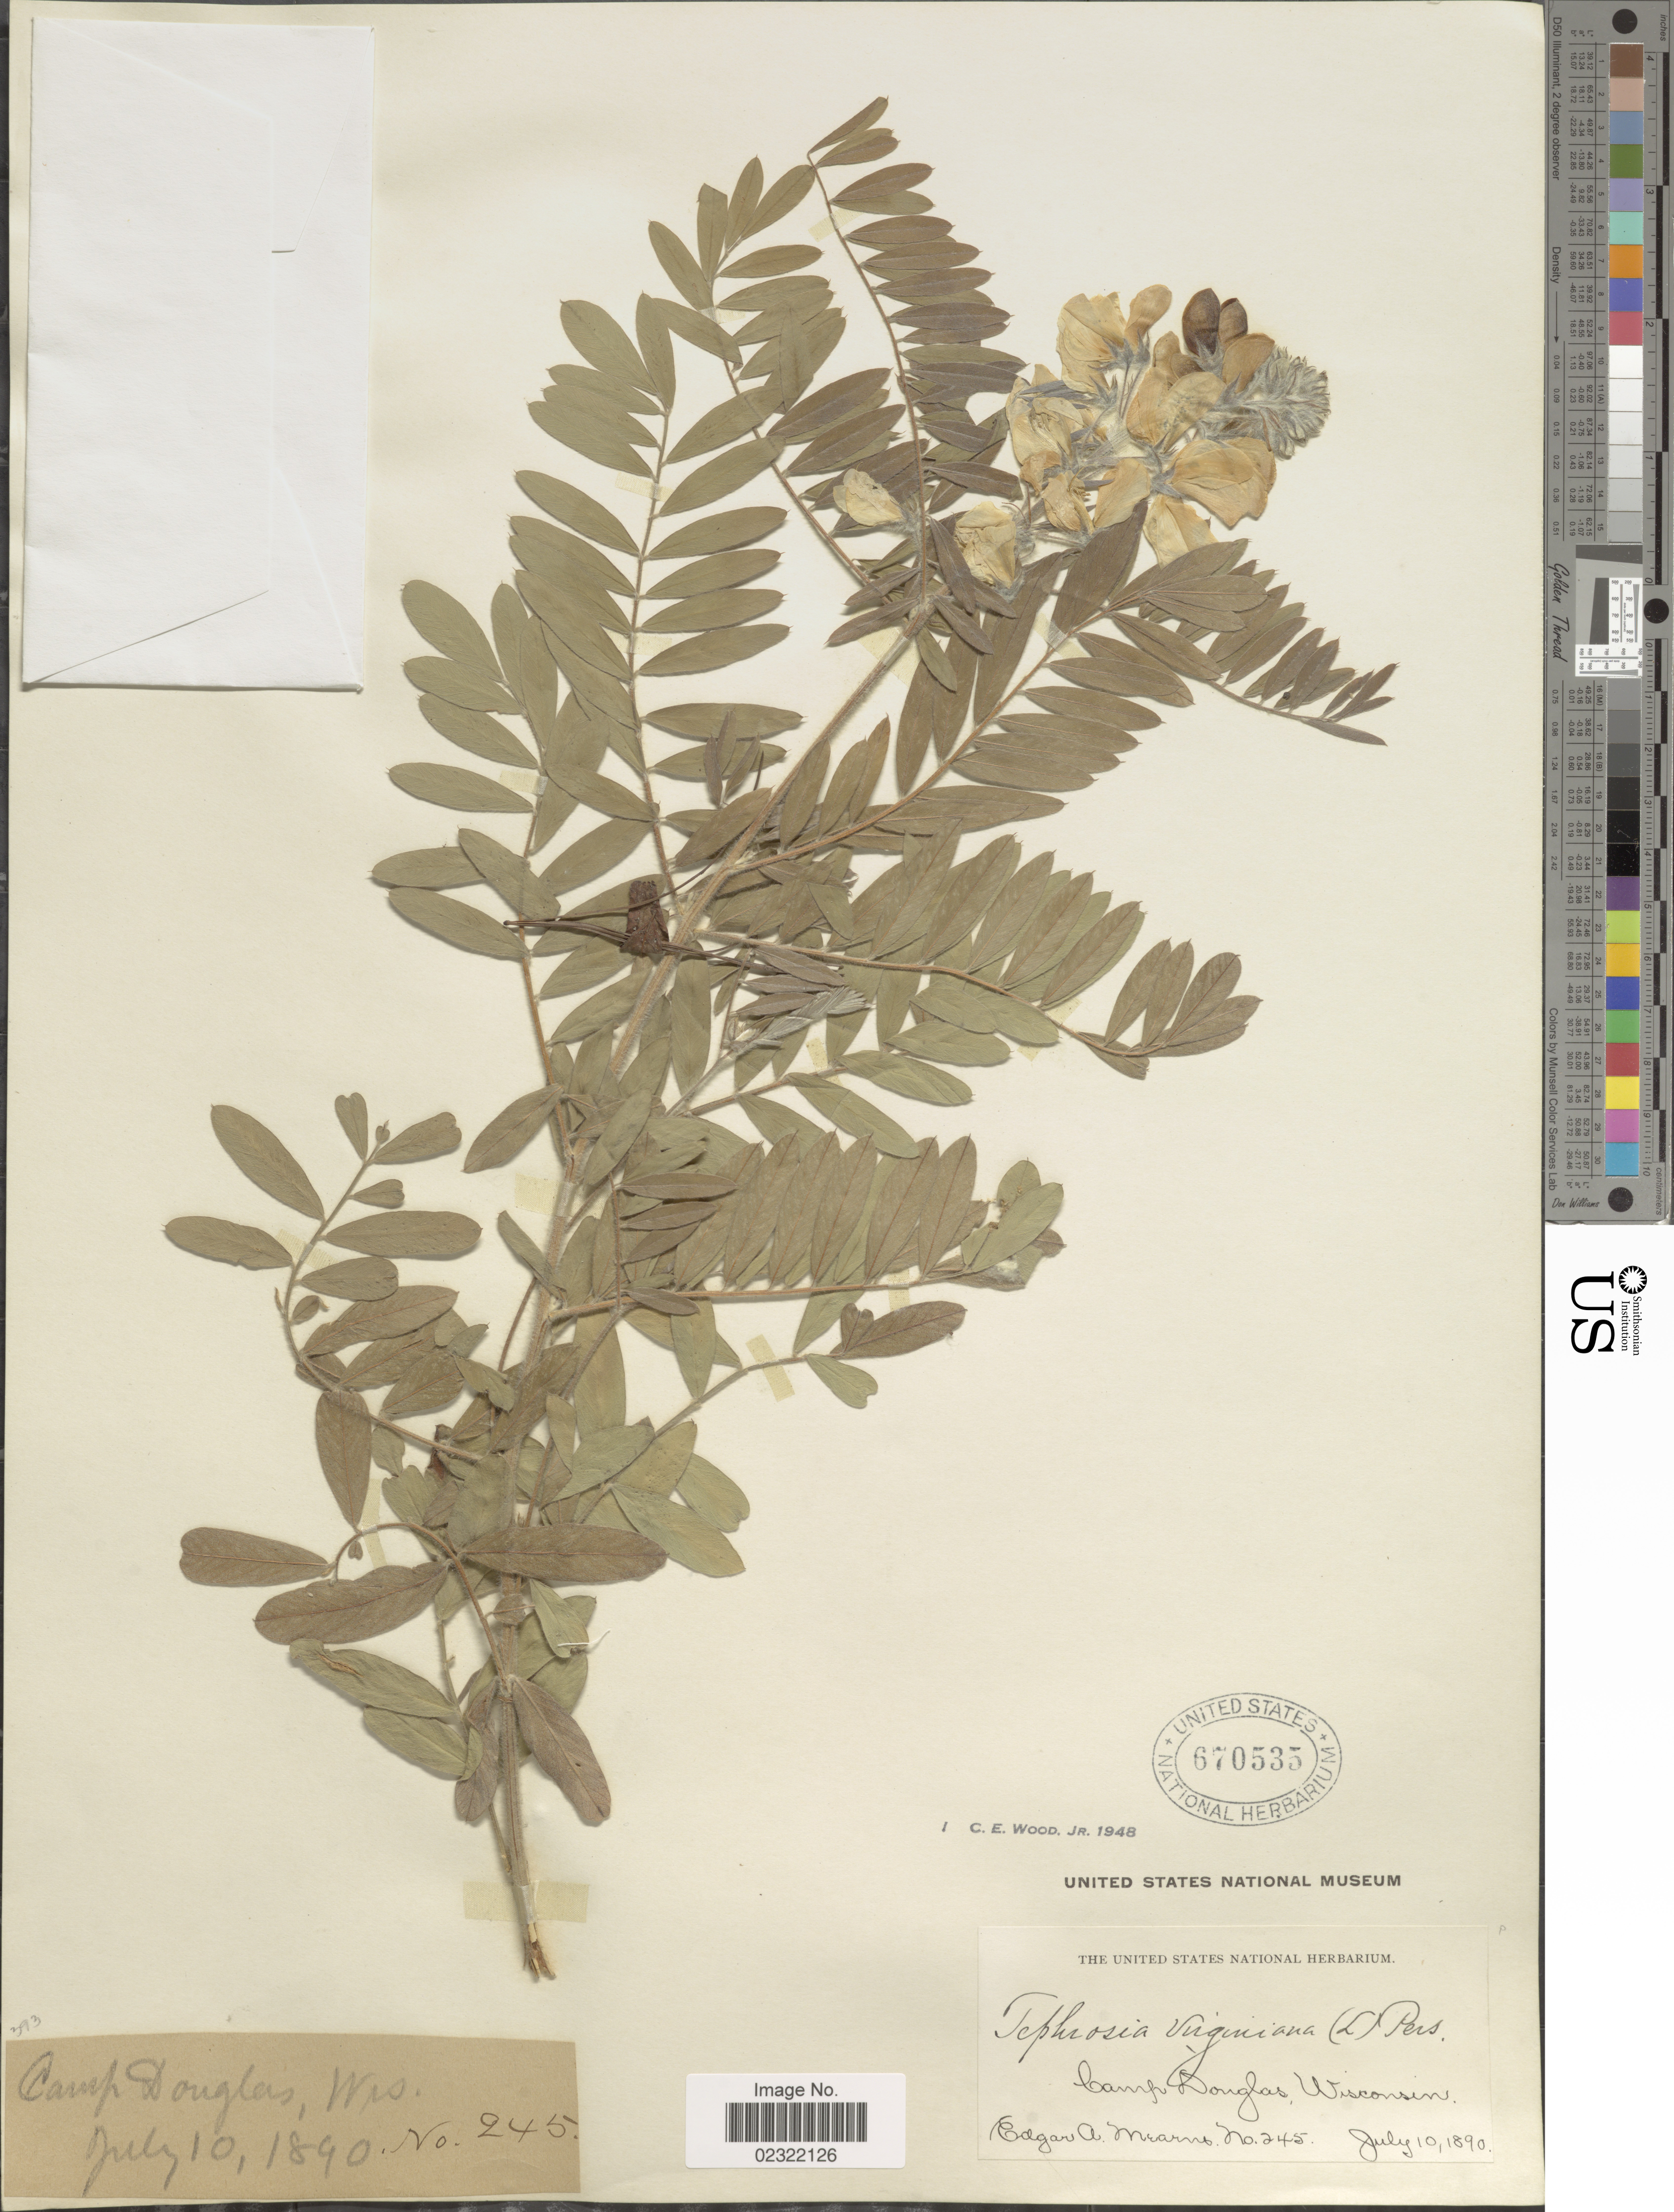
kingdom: Plantae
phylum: Tracheophyta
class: Magnoliopsida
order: Fabales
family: Fabaceae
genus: Tephrosia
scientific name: Tephrosia virginiana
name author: (L.) Pers.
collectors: E. A. Mearns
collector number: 245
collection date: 1890-07-10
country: United States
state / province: Wisconsin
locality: Camp Douglas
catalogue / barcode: US 670535